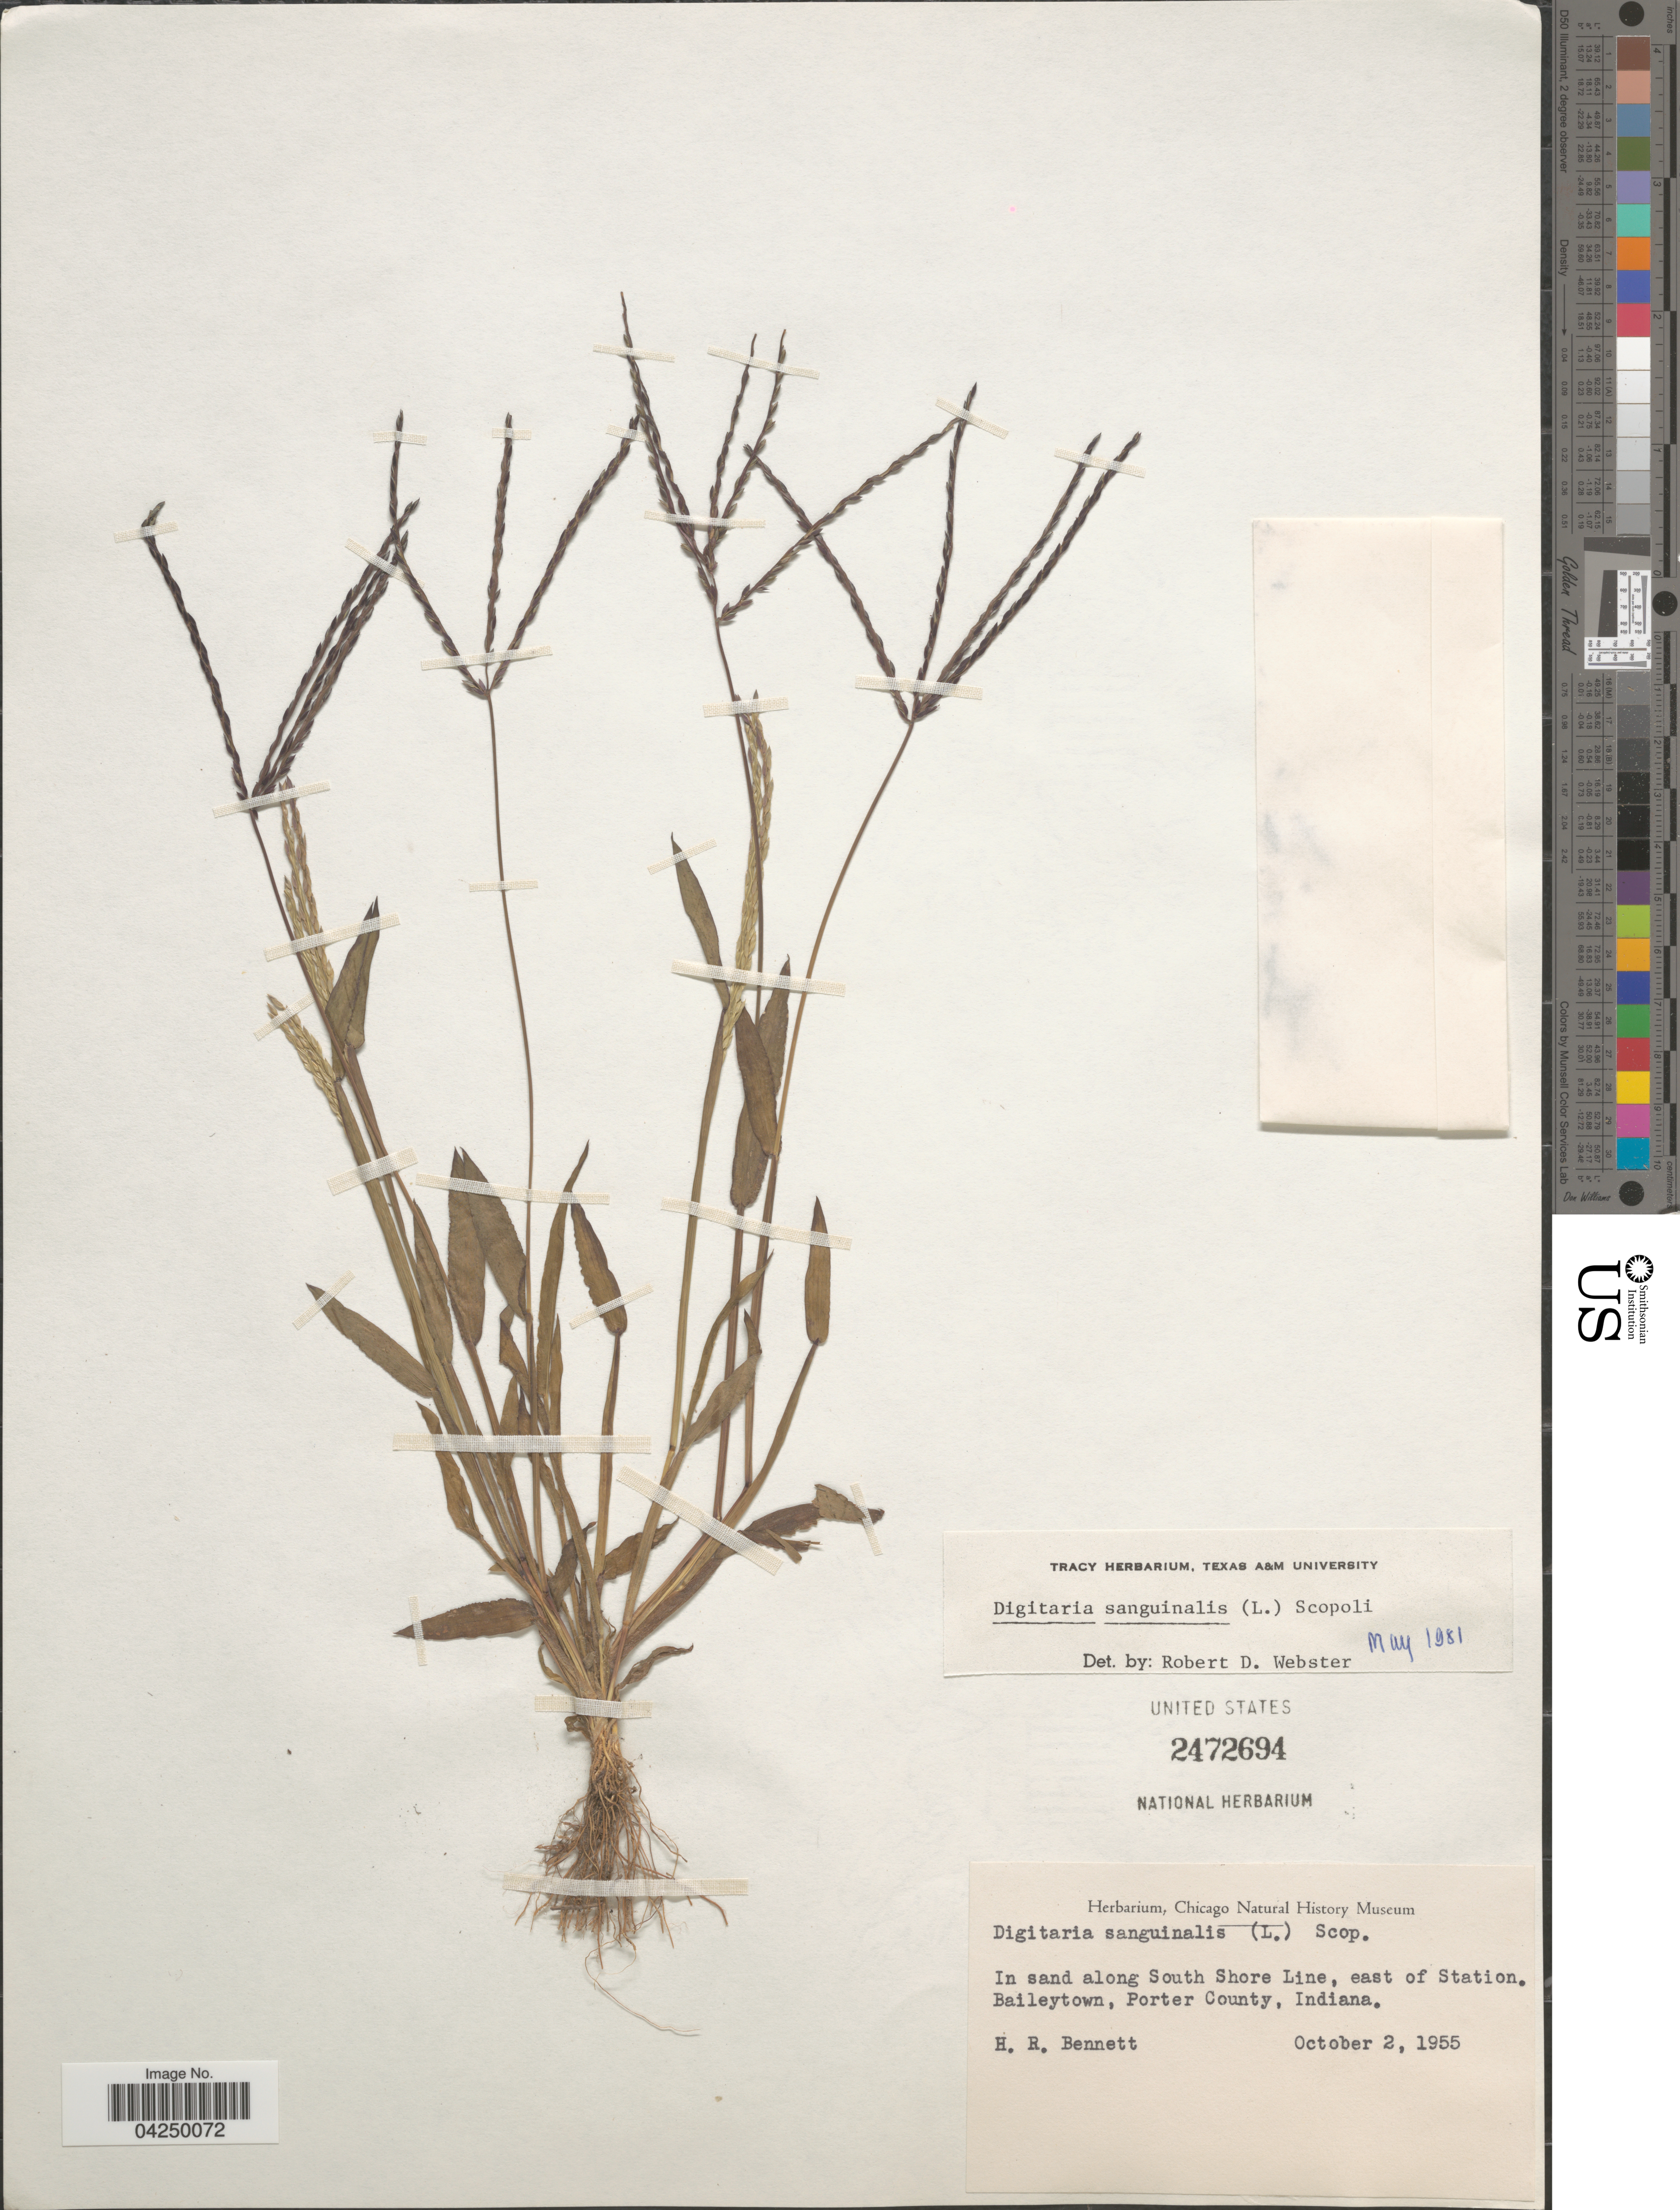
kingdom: Plantae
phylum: Tracheophyta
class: Liliopsida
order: Poales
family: Poaceae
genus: Digitaria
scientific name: Digitaria sanguinalis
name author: (L.) Scop.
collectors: H. R. Bennett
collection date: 1955-10-02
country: United States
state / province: Indiana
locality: In sand along South Shore Line, east of Station. Baileytown, Porter County.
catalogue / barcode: US 2472694